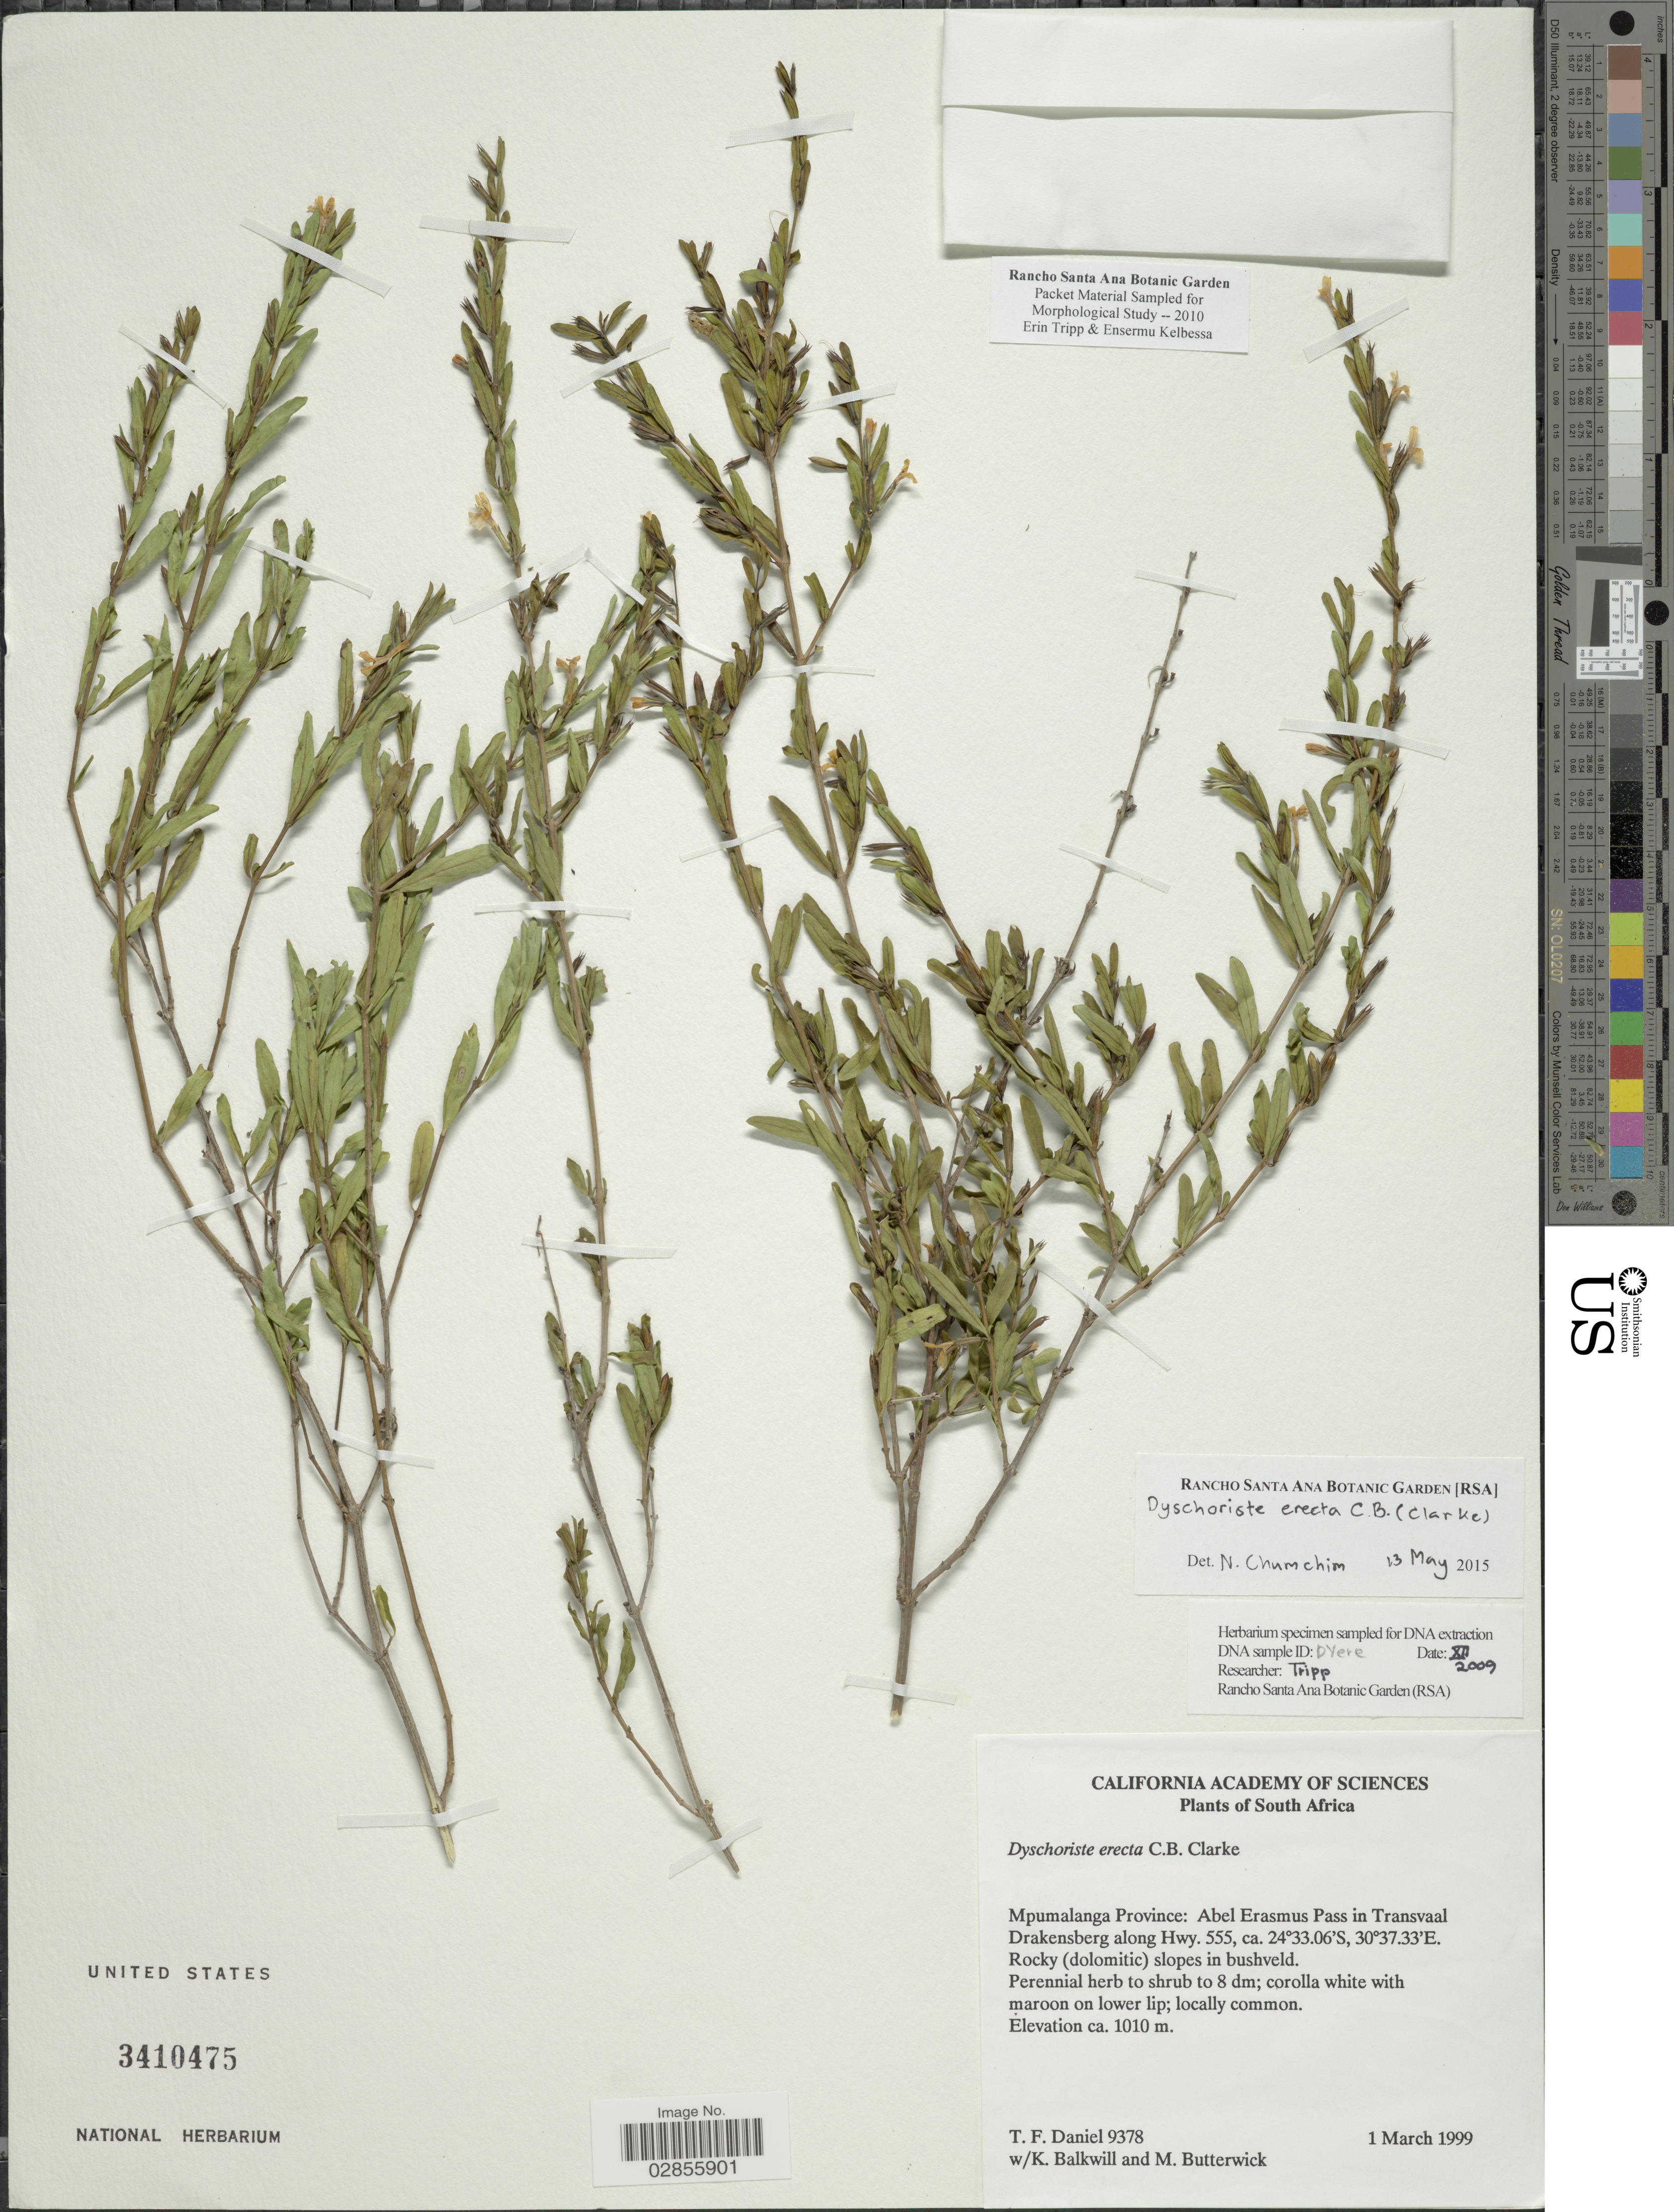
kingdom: Plantae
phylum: Tracheophyta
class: Magnoliopsida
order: Lamiales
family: Acanthaceae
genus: Dyschoriste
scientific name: Dyschoriste erecta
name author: (Burm. f.) Kuntze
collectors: T. F. Daniel, K. Balkwill & M. Butterwick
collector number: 9378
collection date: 1999-03-01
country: South Africa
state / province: Mpumalanga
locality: Abel Erasmus Pass in Transvaal Drakensberg along Hwy. 555.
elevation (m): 1010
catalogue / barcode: US 3410475